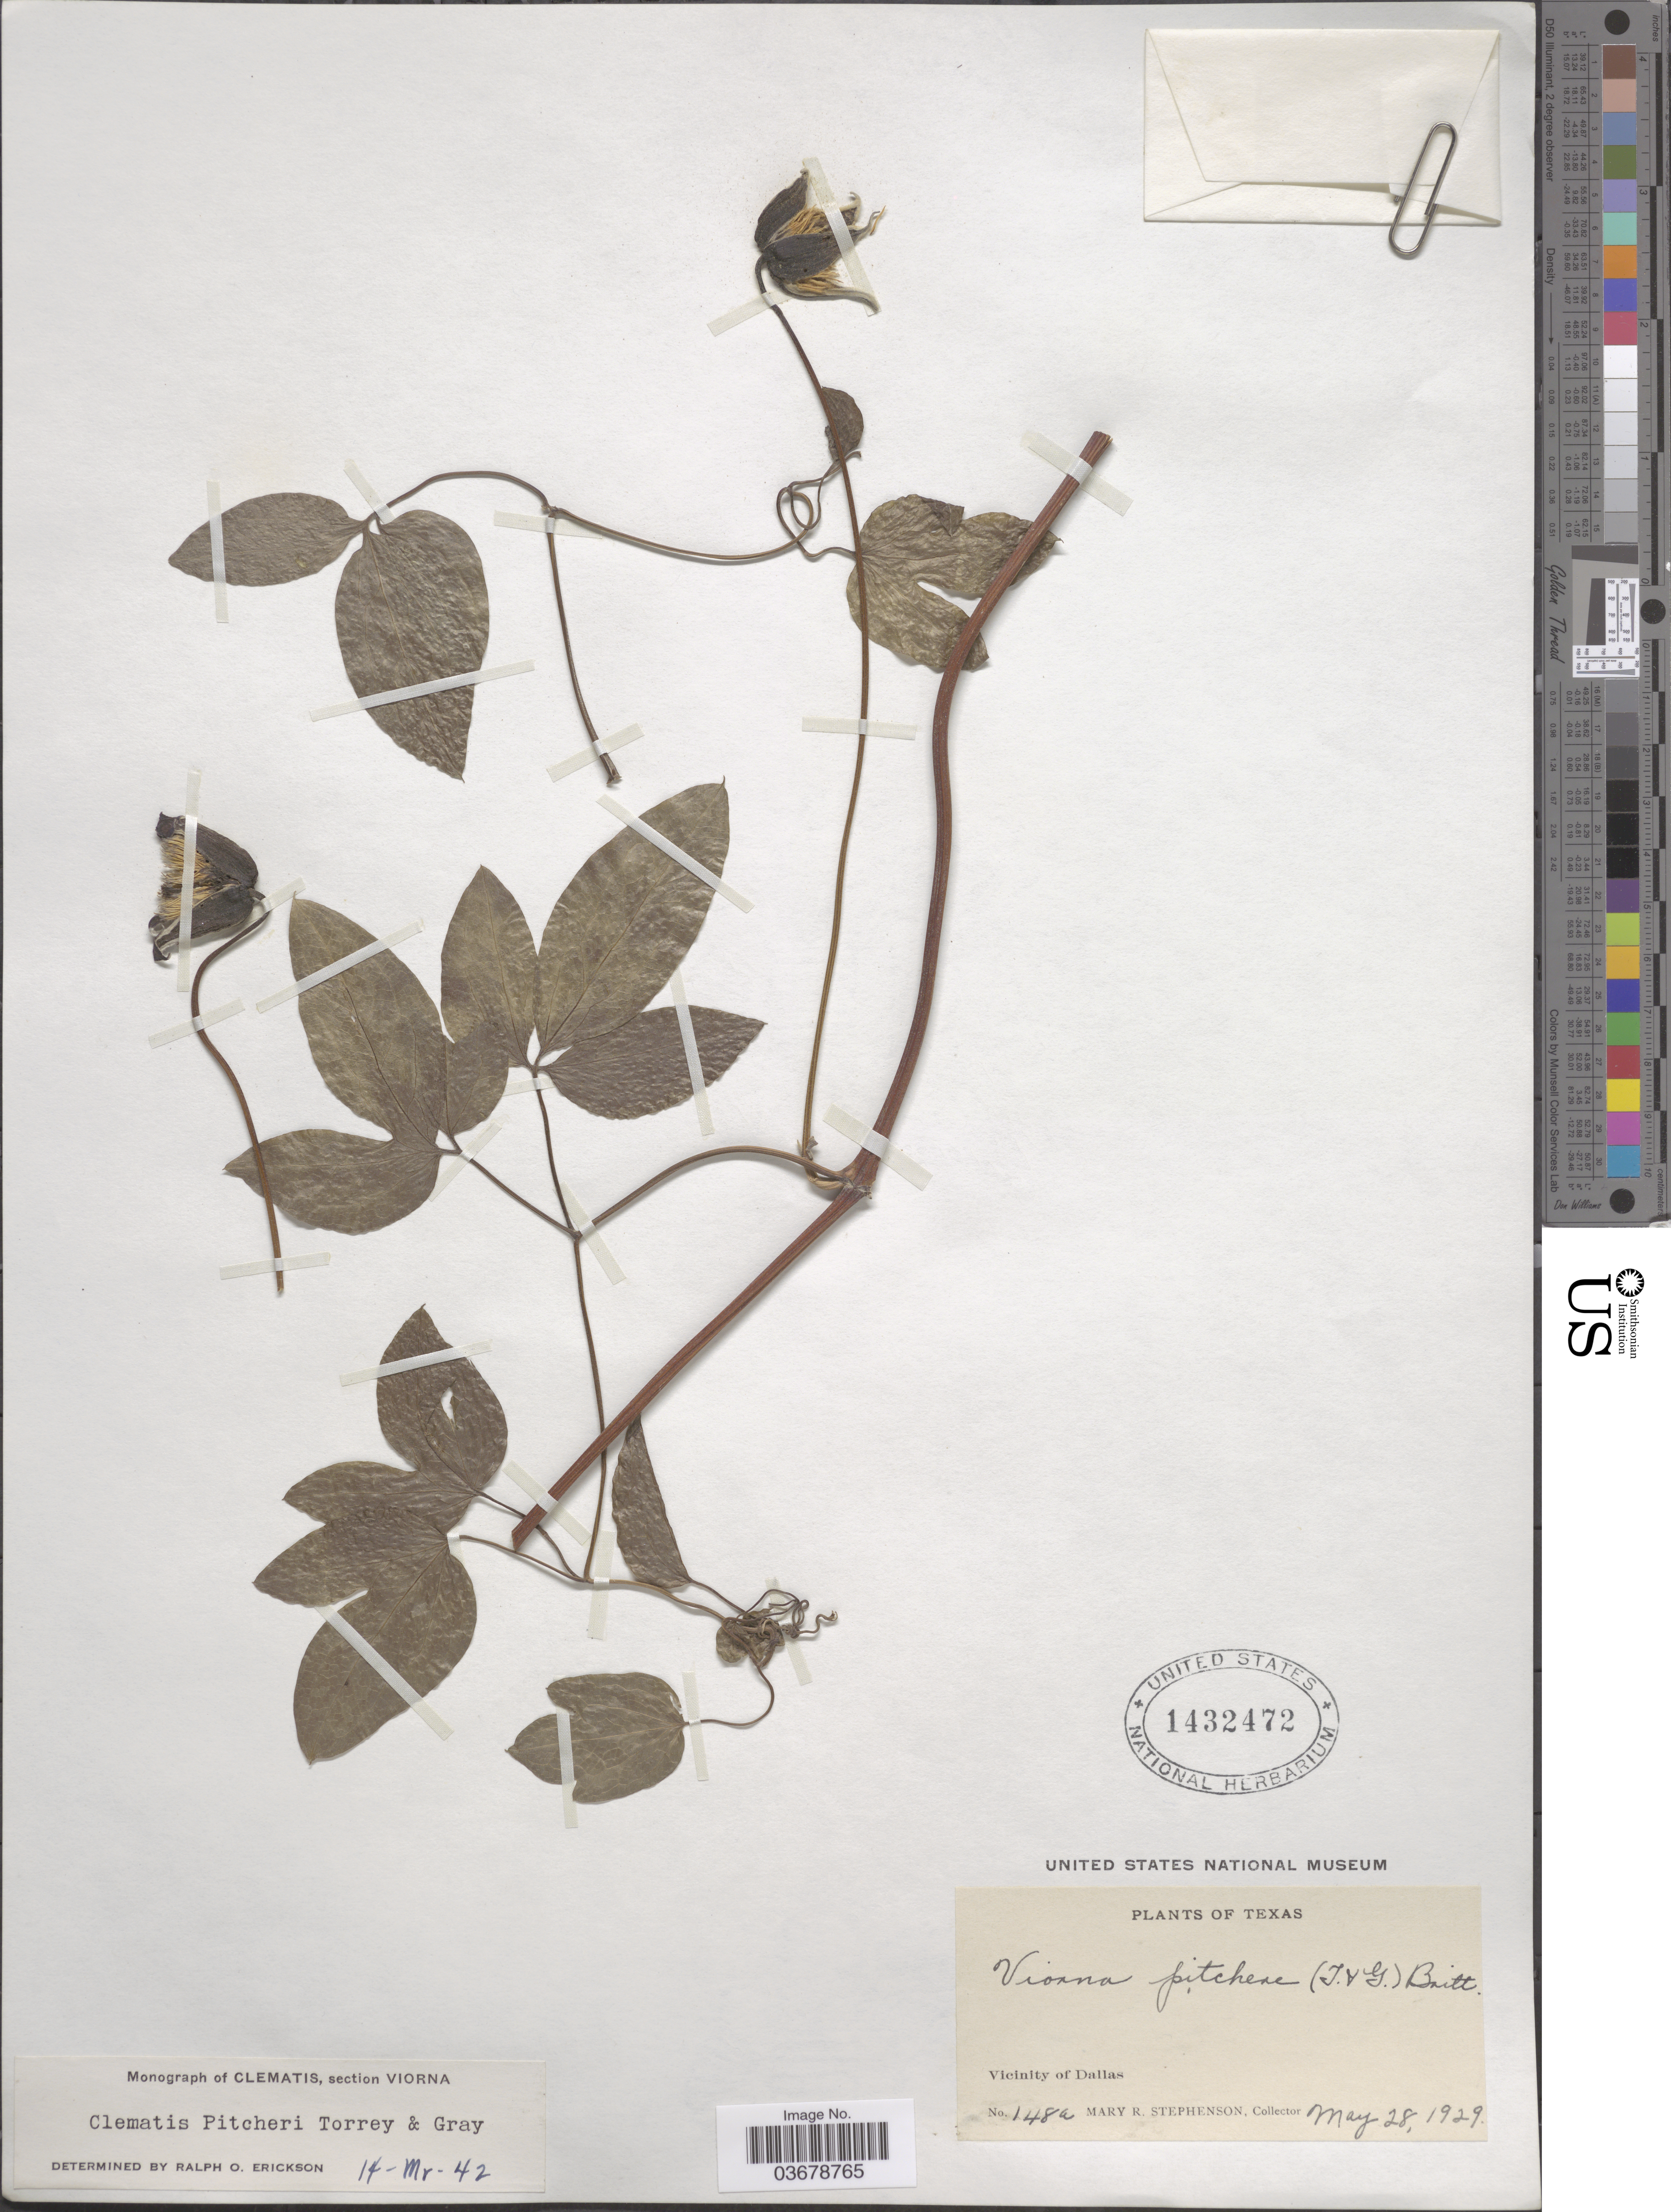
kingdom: Plantae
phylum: Tracheophyta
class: Magnoliopsida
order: Ranunculales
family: Ranunculaceae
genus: Clematis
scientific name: Clematis viorna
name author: L.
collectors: M. Stephenson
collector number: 148a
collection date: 1929-05-28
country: United States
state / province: Texas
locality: Vicinity of Dallas.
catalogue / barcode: US 1432472